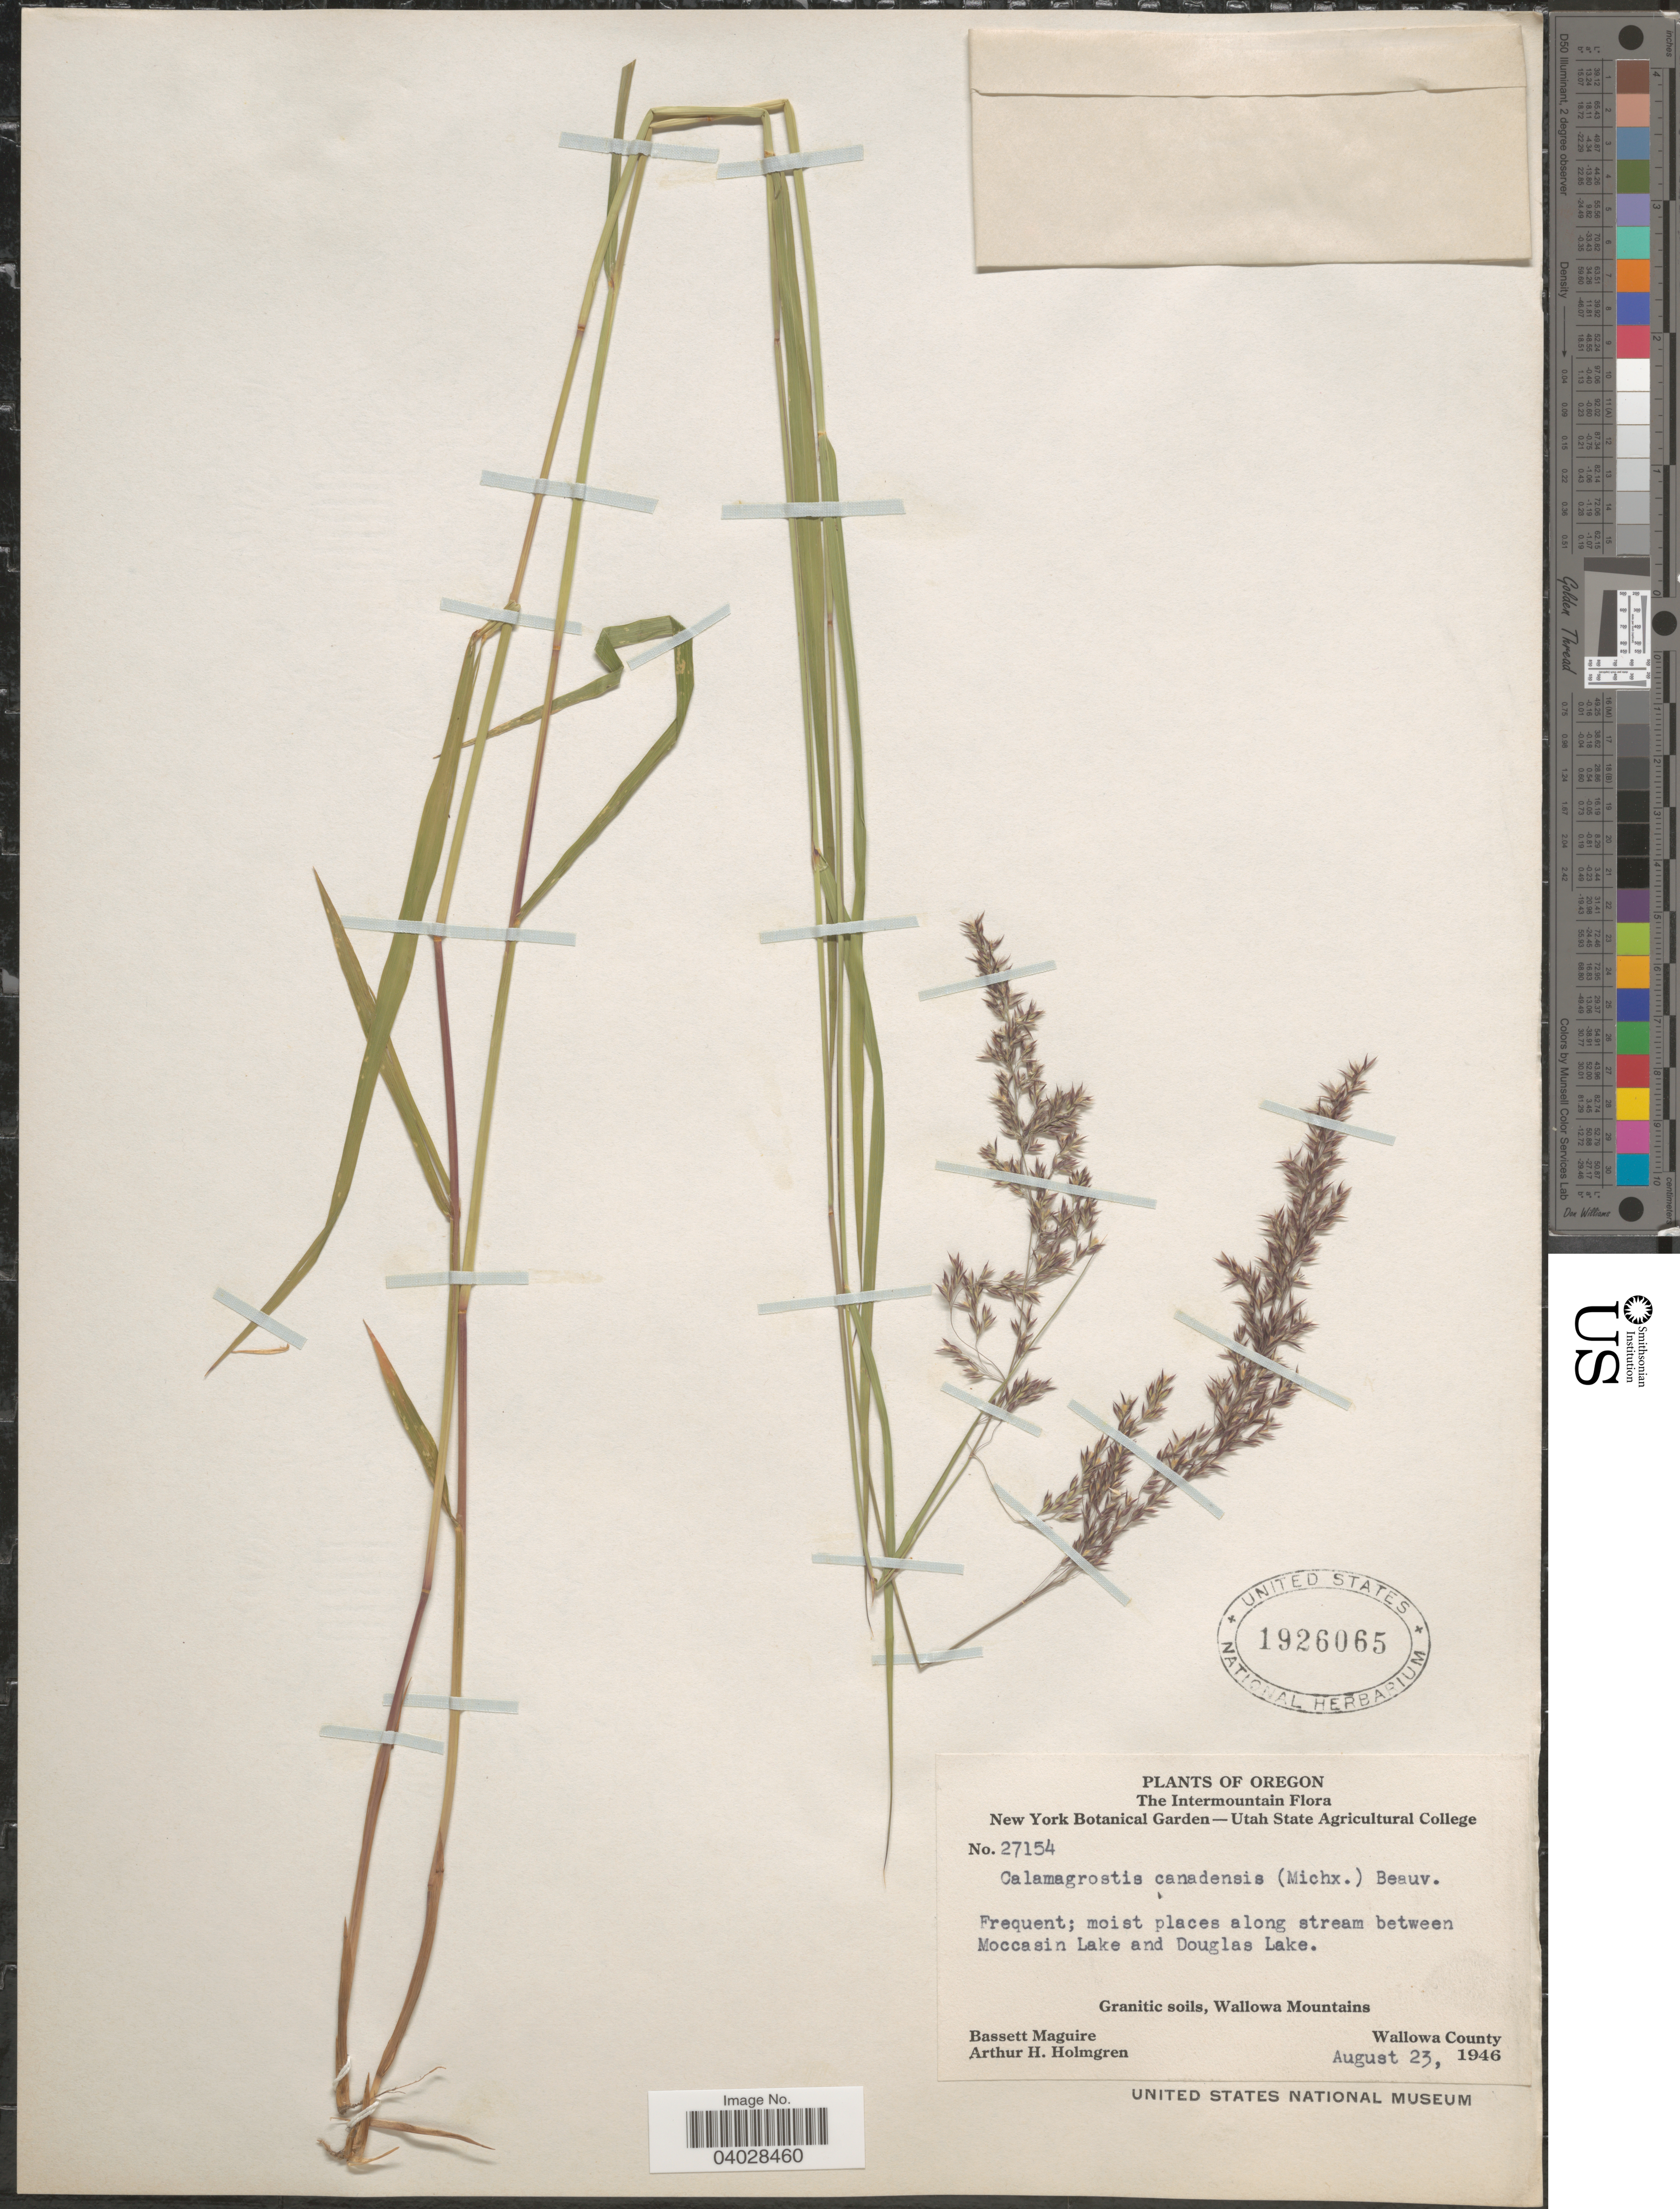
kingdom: Plantae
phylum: Tracheophyta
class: Liliopsida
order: Poales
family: Poaceae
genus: Calamagrostis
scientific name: Calamagrostis canadensis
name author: (Michx.) P. Beauv.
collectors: B. Maguire & A. H. Holmgren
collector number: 27154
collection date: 1946-08-23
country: United States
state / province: Oregon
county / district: Wallowa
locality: The Intermountain. Frequent; moist places along stream between Moccasin Lake and Douglas Lake. Granitic soils, Wallowa Mountains. Wallowa County.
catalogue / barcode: US 1926065